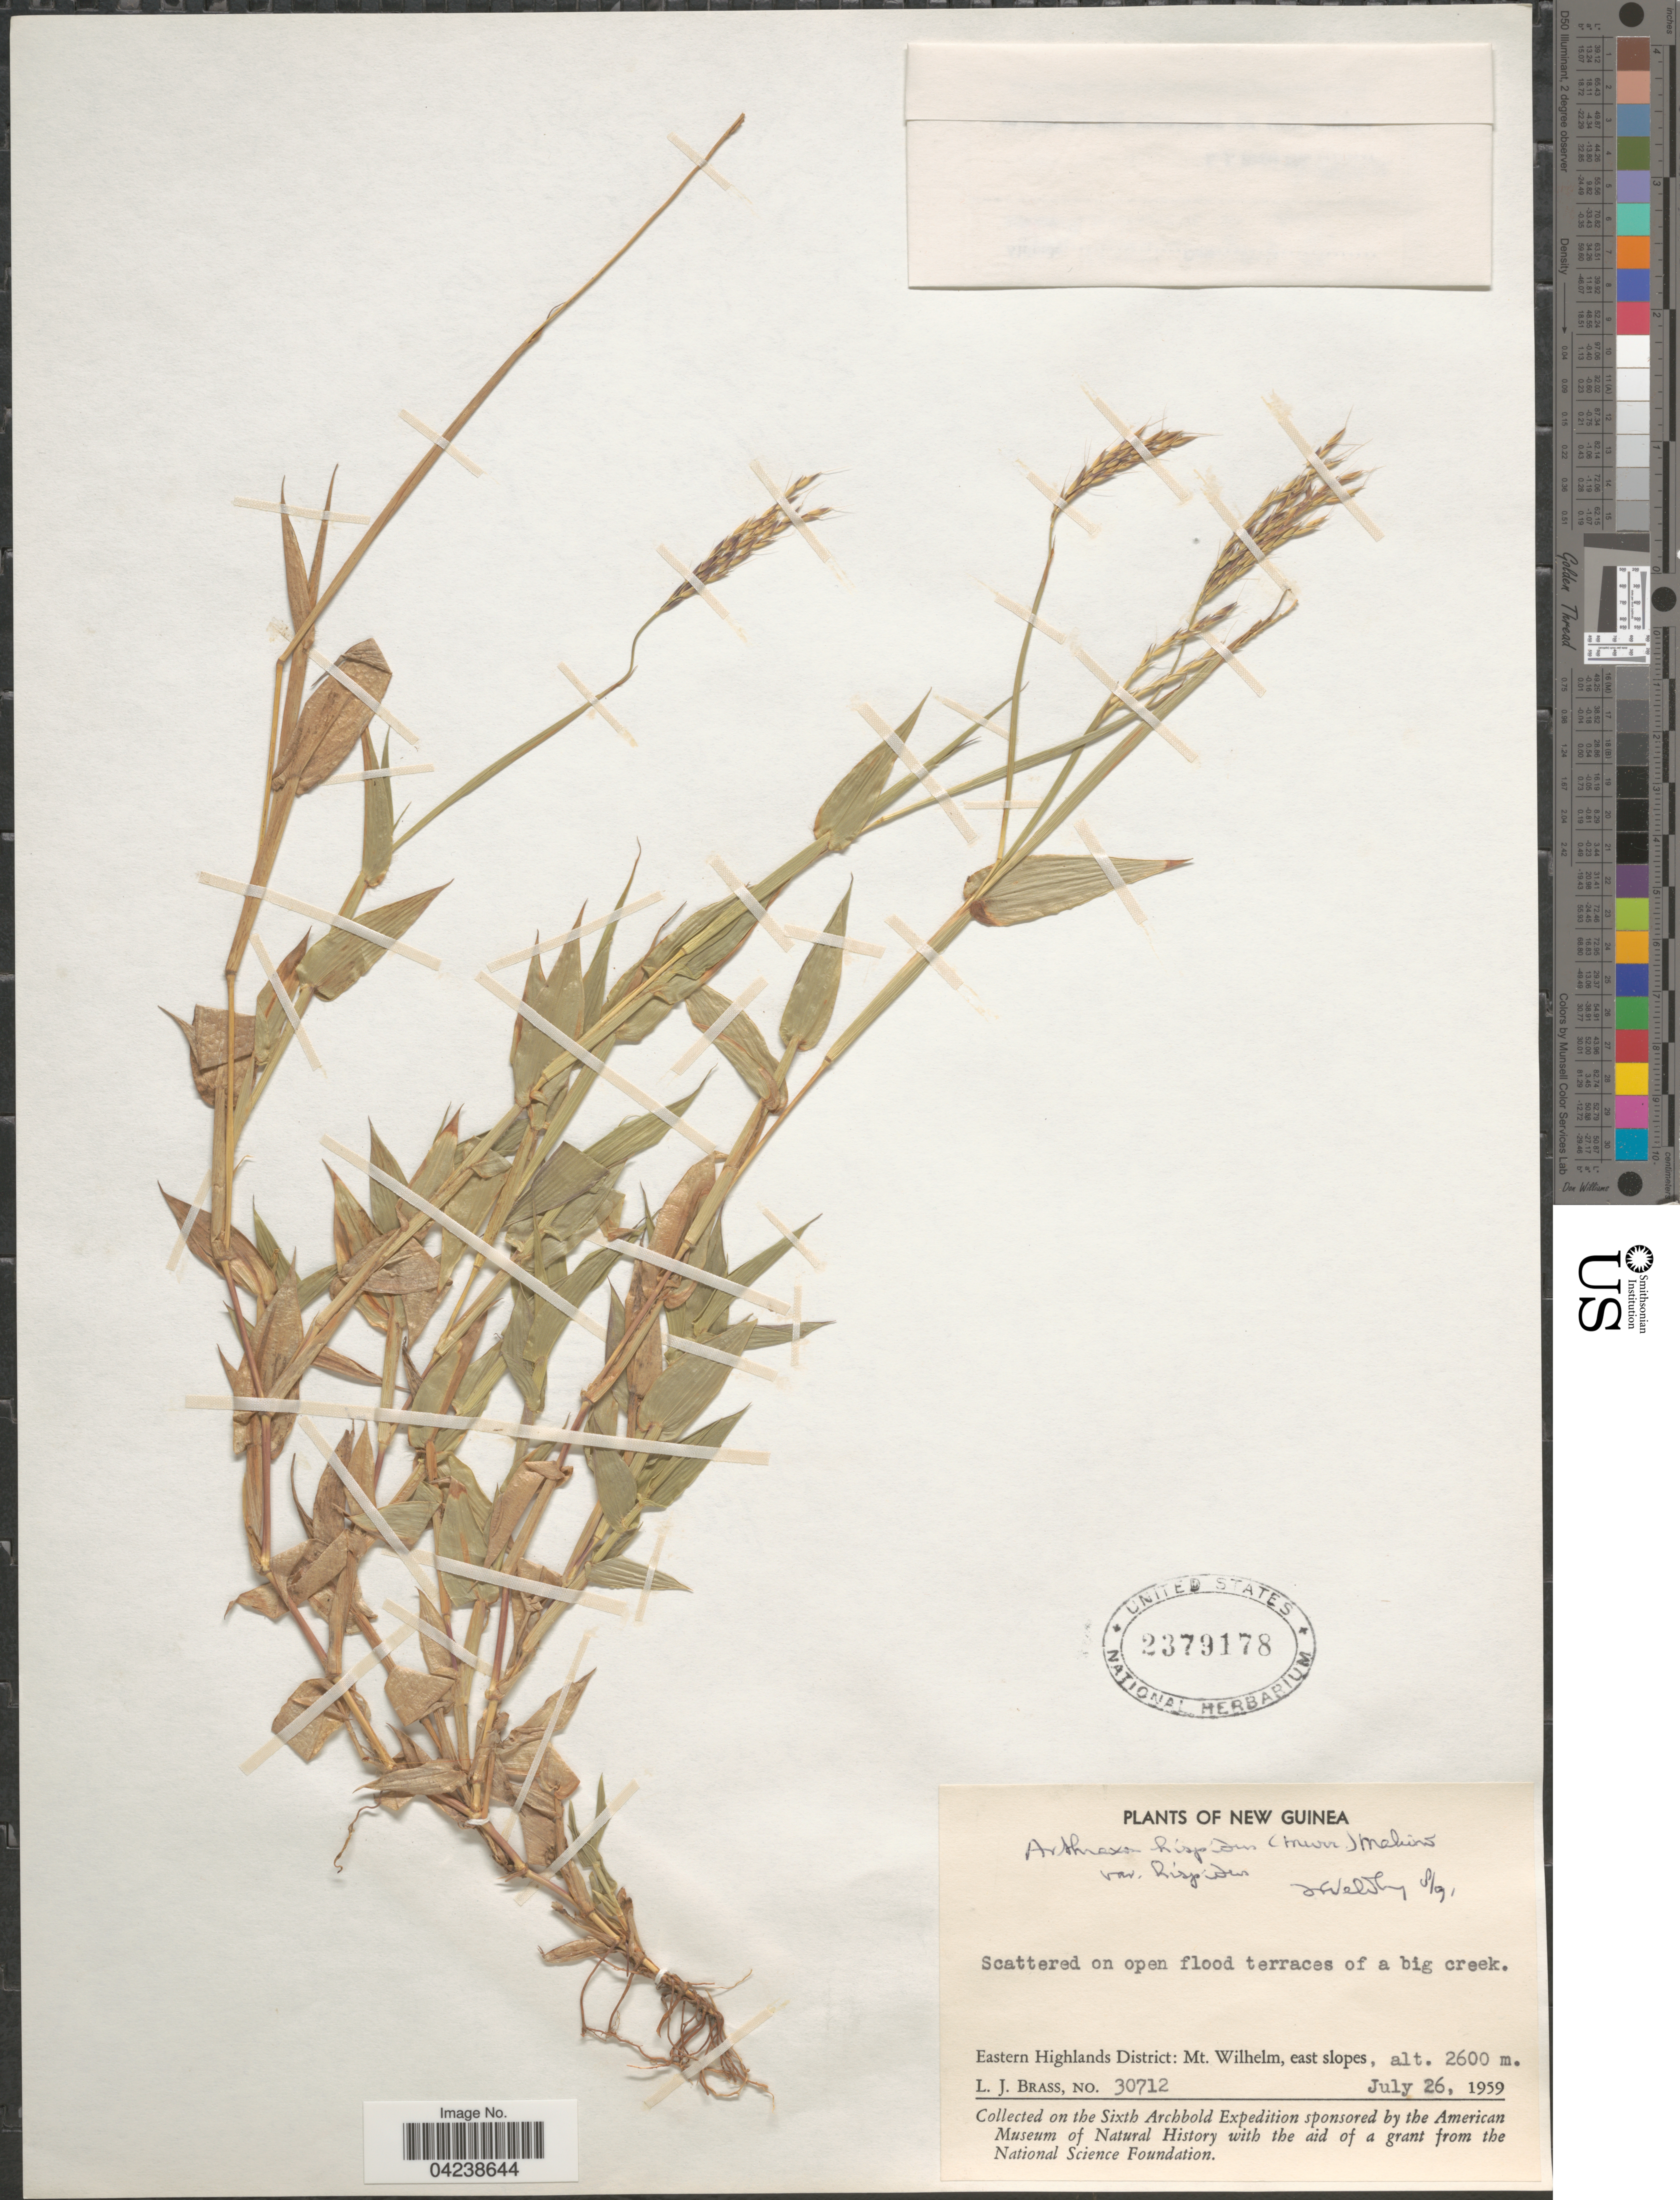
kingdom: Plantae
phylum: Tracheophyta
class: Liliopsida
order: Poales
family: Poaceae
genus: Arthraxon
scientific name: Arthraxon hispidus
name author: (Thunb.) Makino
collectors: L. J. Brass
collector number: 30712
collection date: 1959-07-26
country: Papua New Guinea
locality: New Guinea. Eastern Highlands District: Mt. Wilhelm, east slopes. On the Sixth Archbold Expedition.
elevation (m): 2600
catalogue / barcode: US 2379178